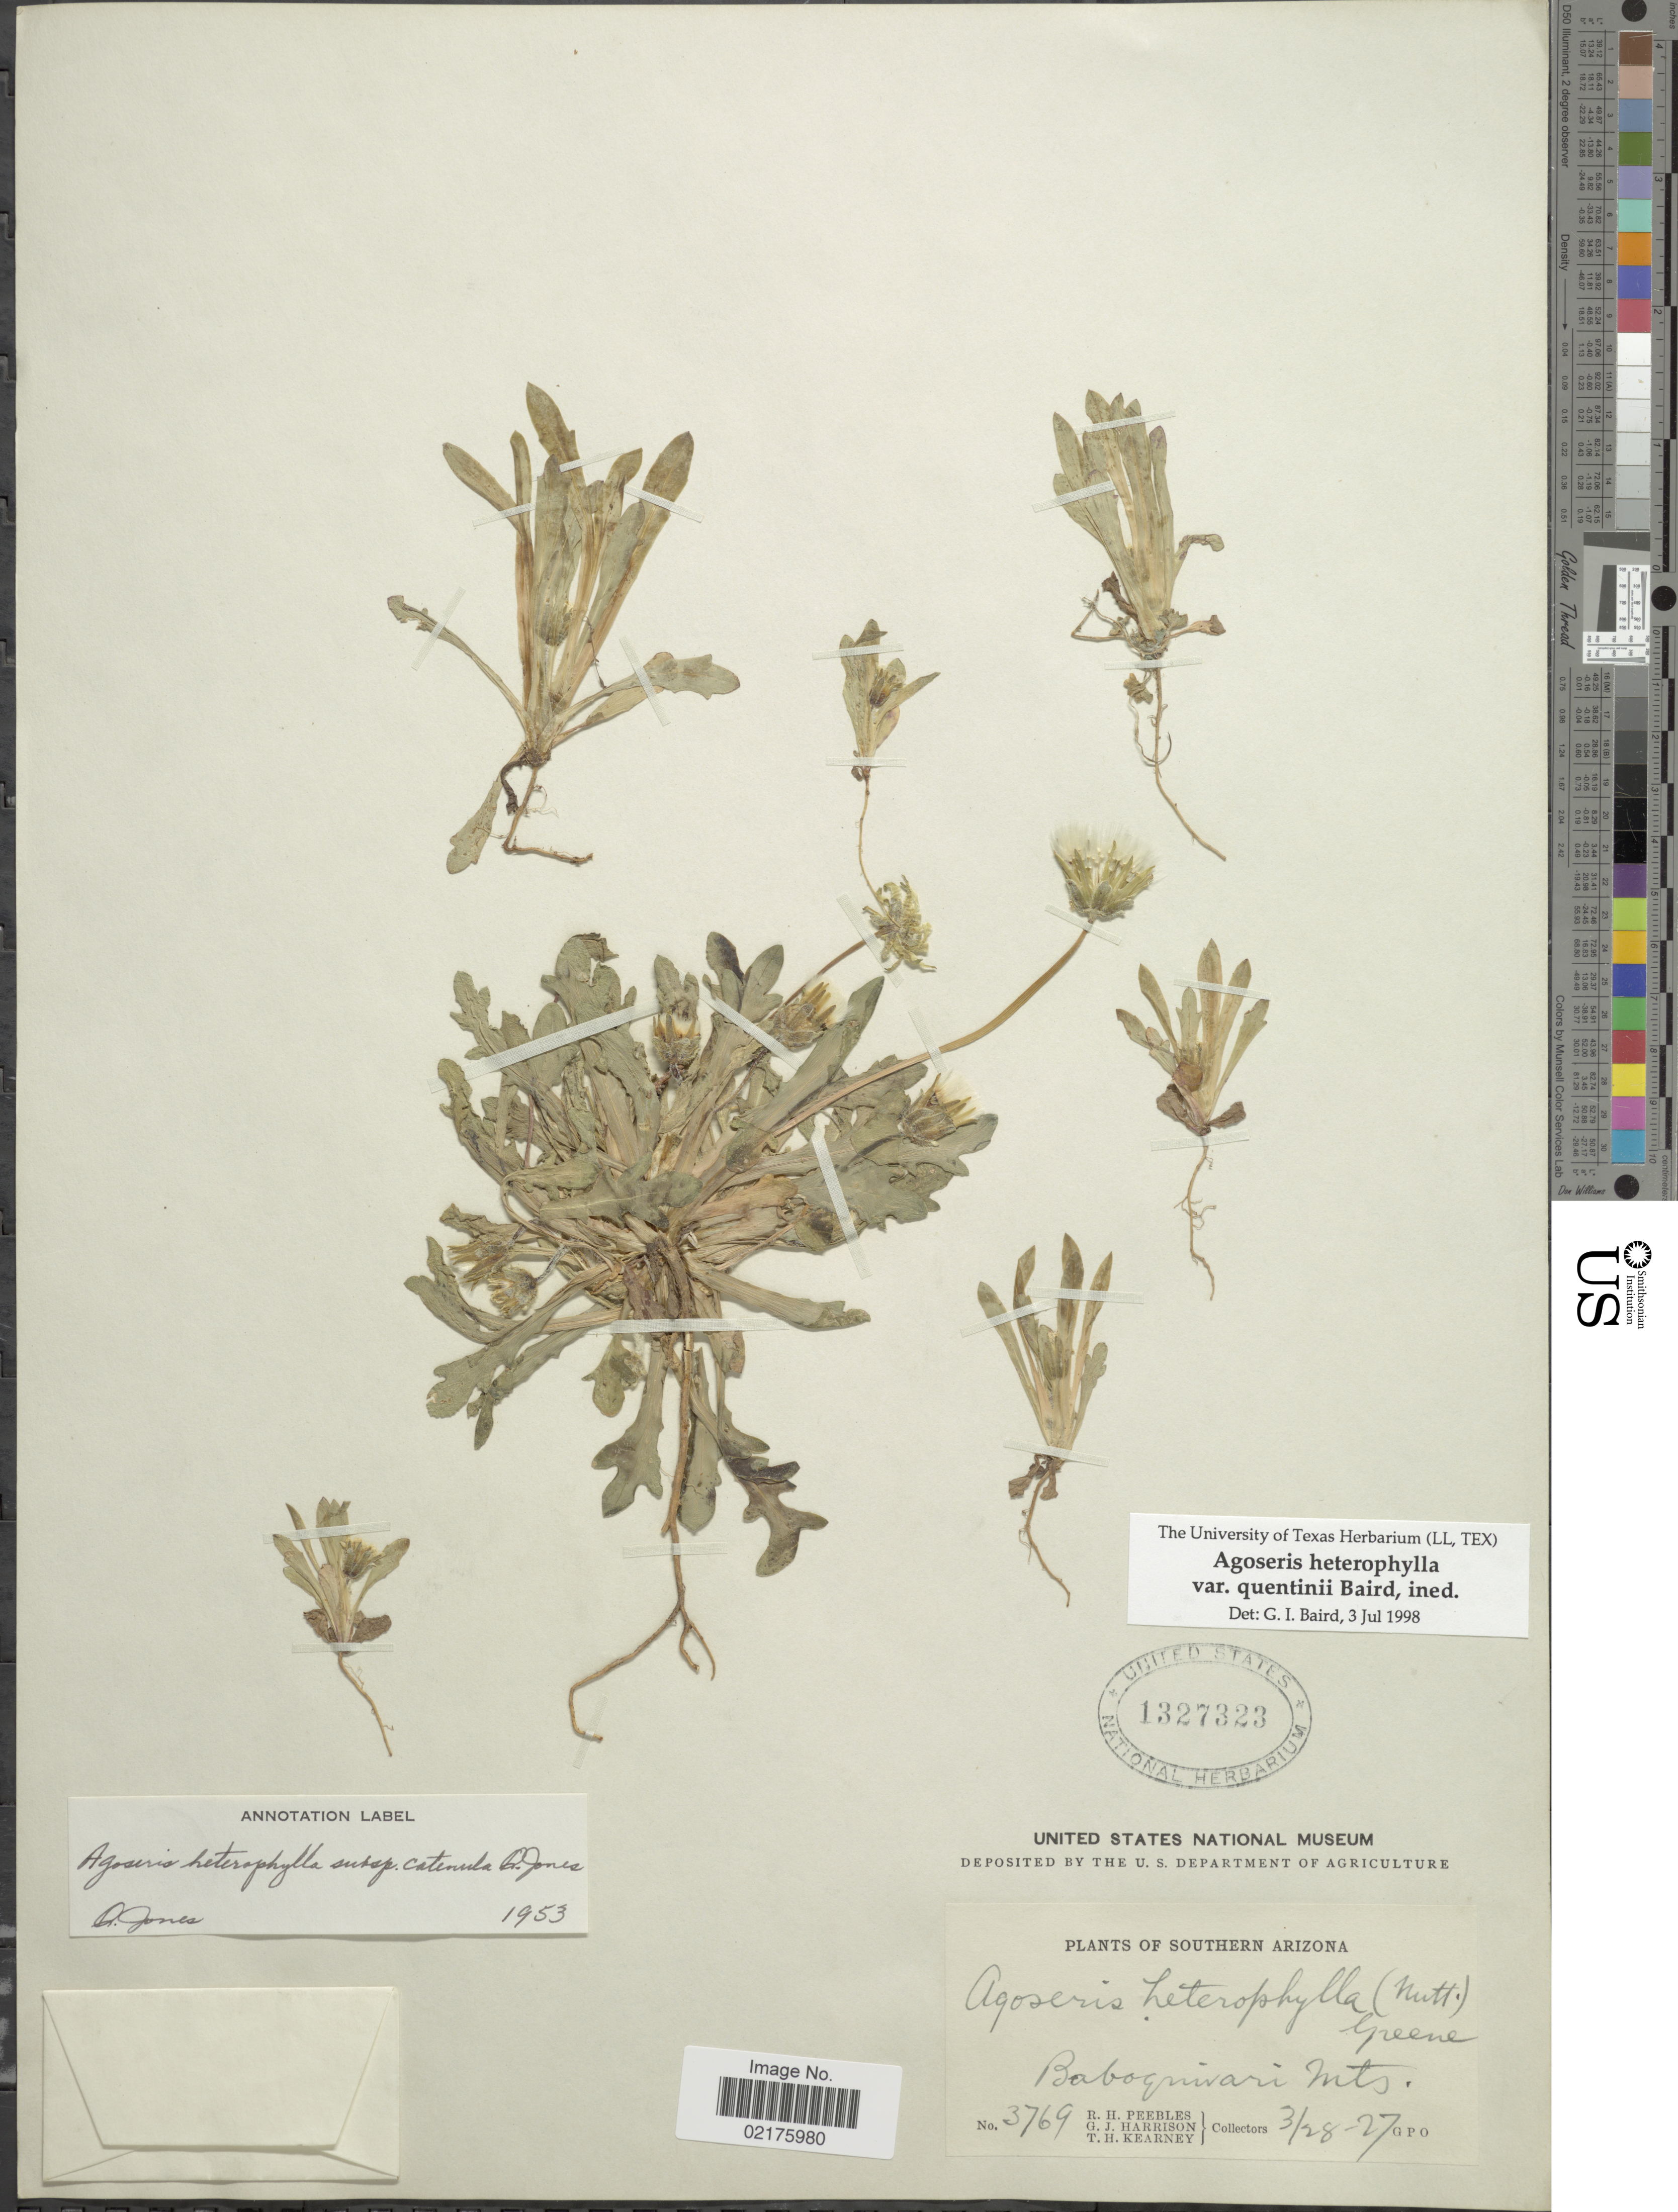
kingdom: Plantae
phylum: Tracheophyta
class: Magnoliopsida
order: Asterales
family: Asteraceae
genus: Agoseris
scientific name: Agoseris heterophylla var. quentinii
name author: G.I. Baird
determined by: Baird, G. I.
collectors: R. H. Peebles, G. J. Harrison & T. H. Kearney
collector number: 3769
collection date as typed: Transcribed d/m/y: 28/3/27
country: United States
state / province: Arizona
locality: Southern Arizona, Baboquinari Mts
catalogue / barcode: US 1327323